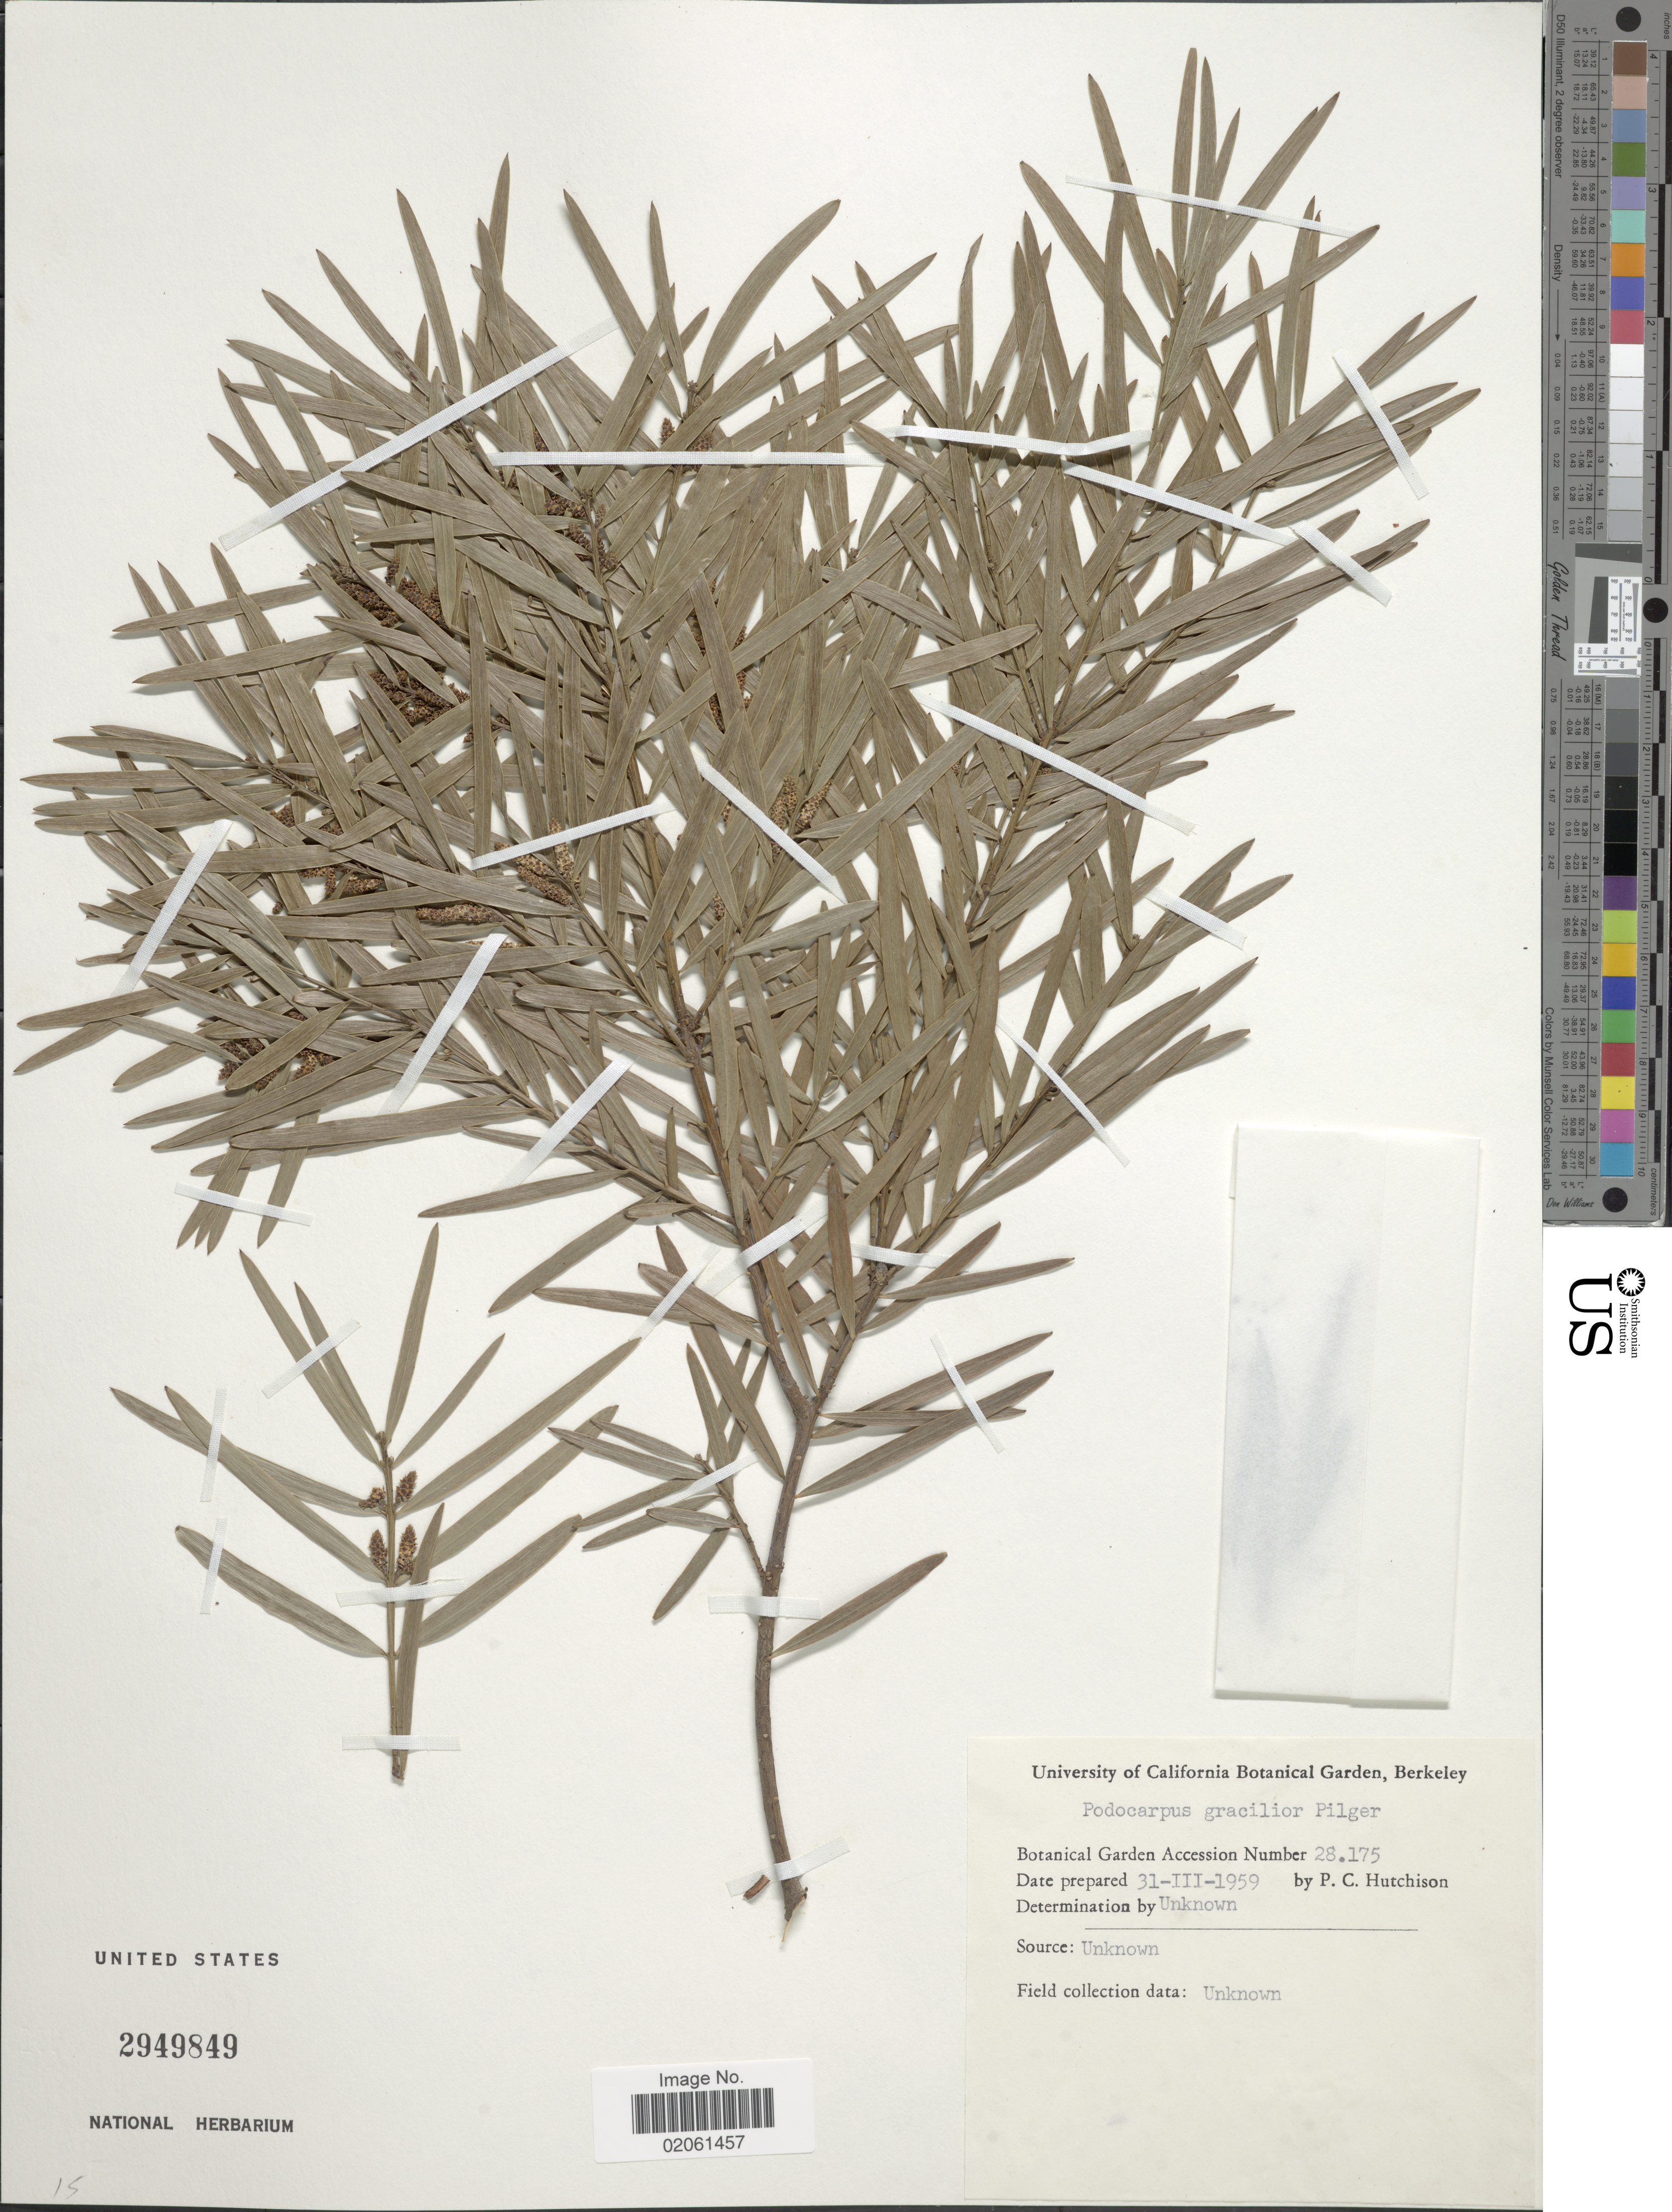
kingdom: Plantae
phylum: Tracheophyta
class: Pinopsida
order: Pinales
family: Podocarpaceae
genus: Podocarpus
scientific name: Podocarpus gracilior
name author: Pilg.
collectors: P. C. Hutchison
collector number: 28175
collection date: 1959-03-31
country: United States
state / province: California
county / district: Alameda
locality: University of California Botanical Garden, Berkeley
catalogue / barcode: US 2949849